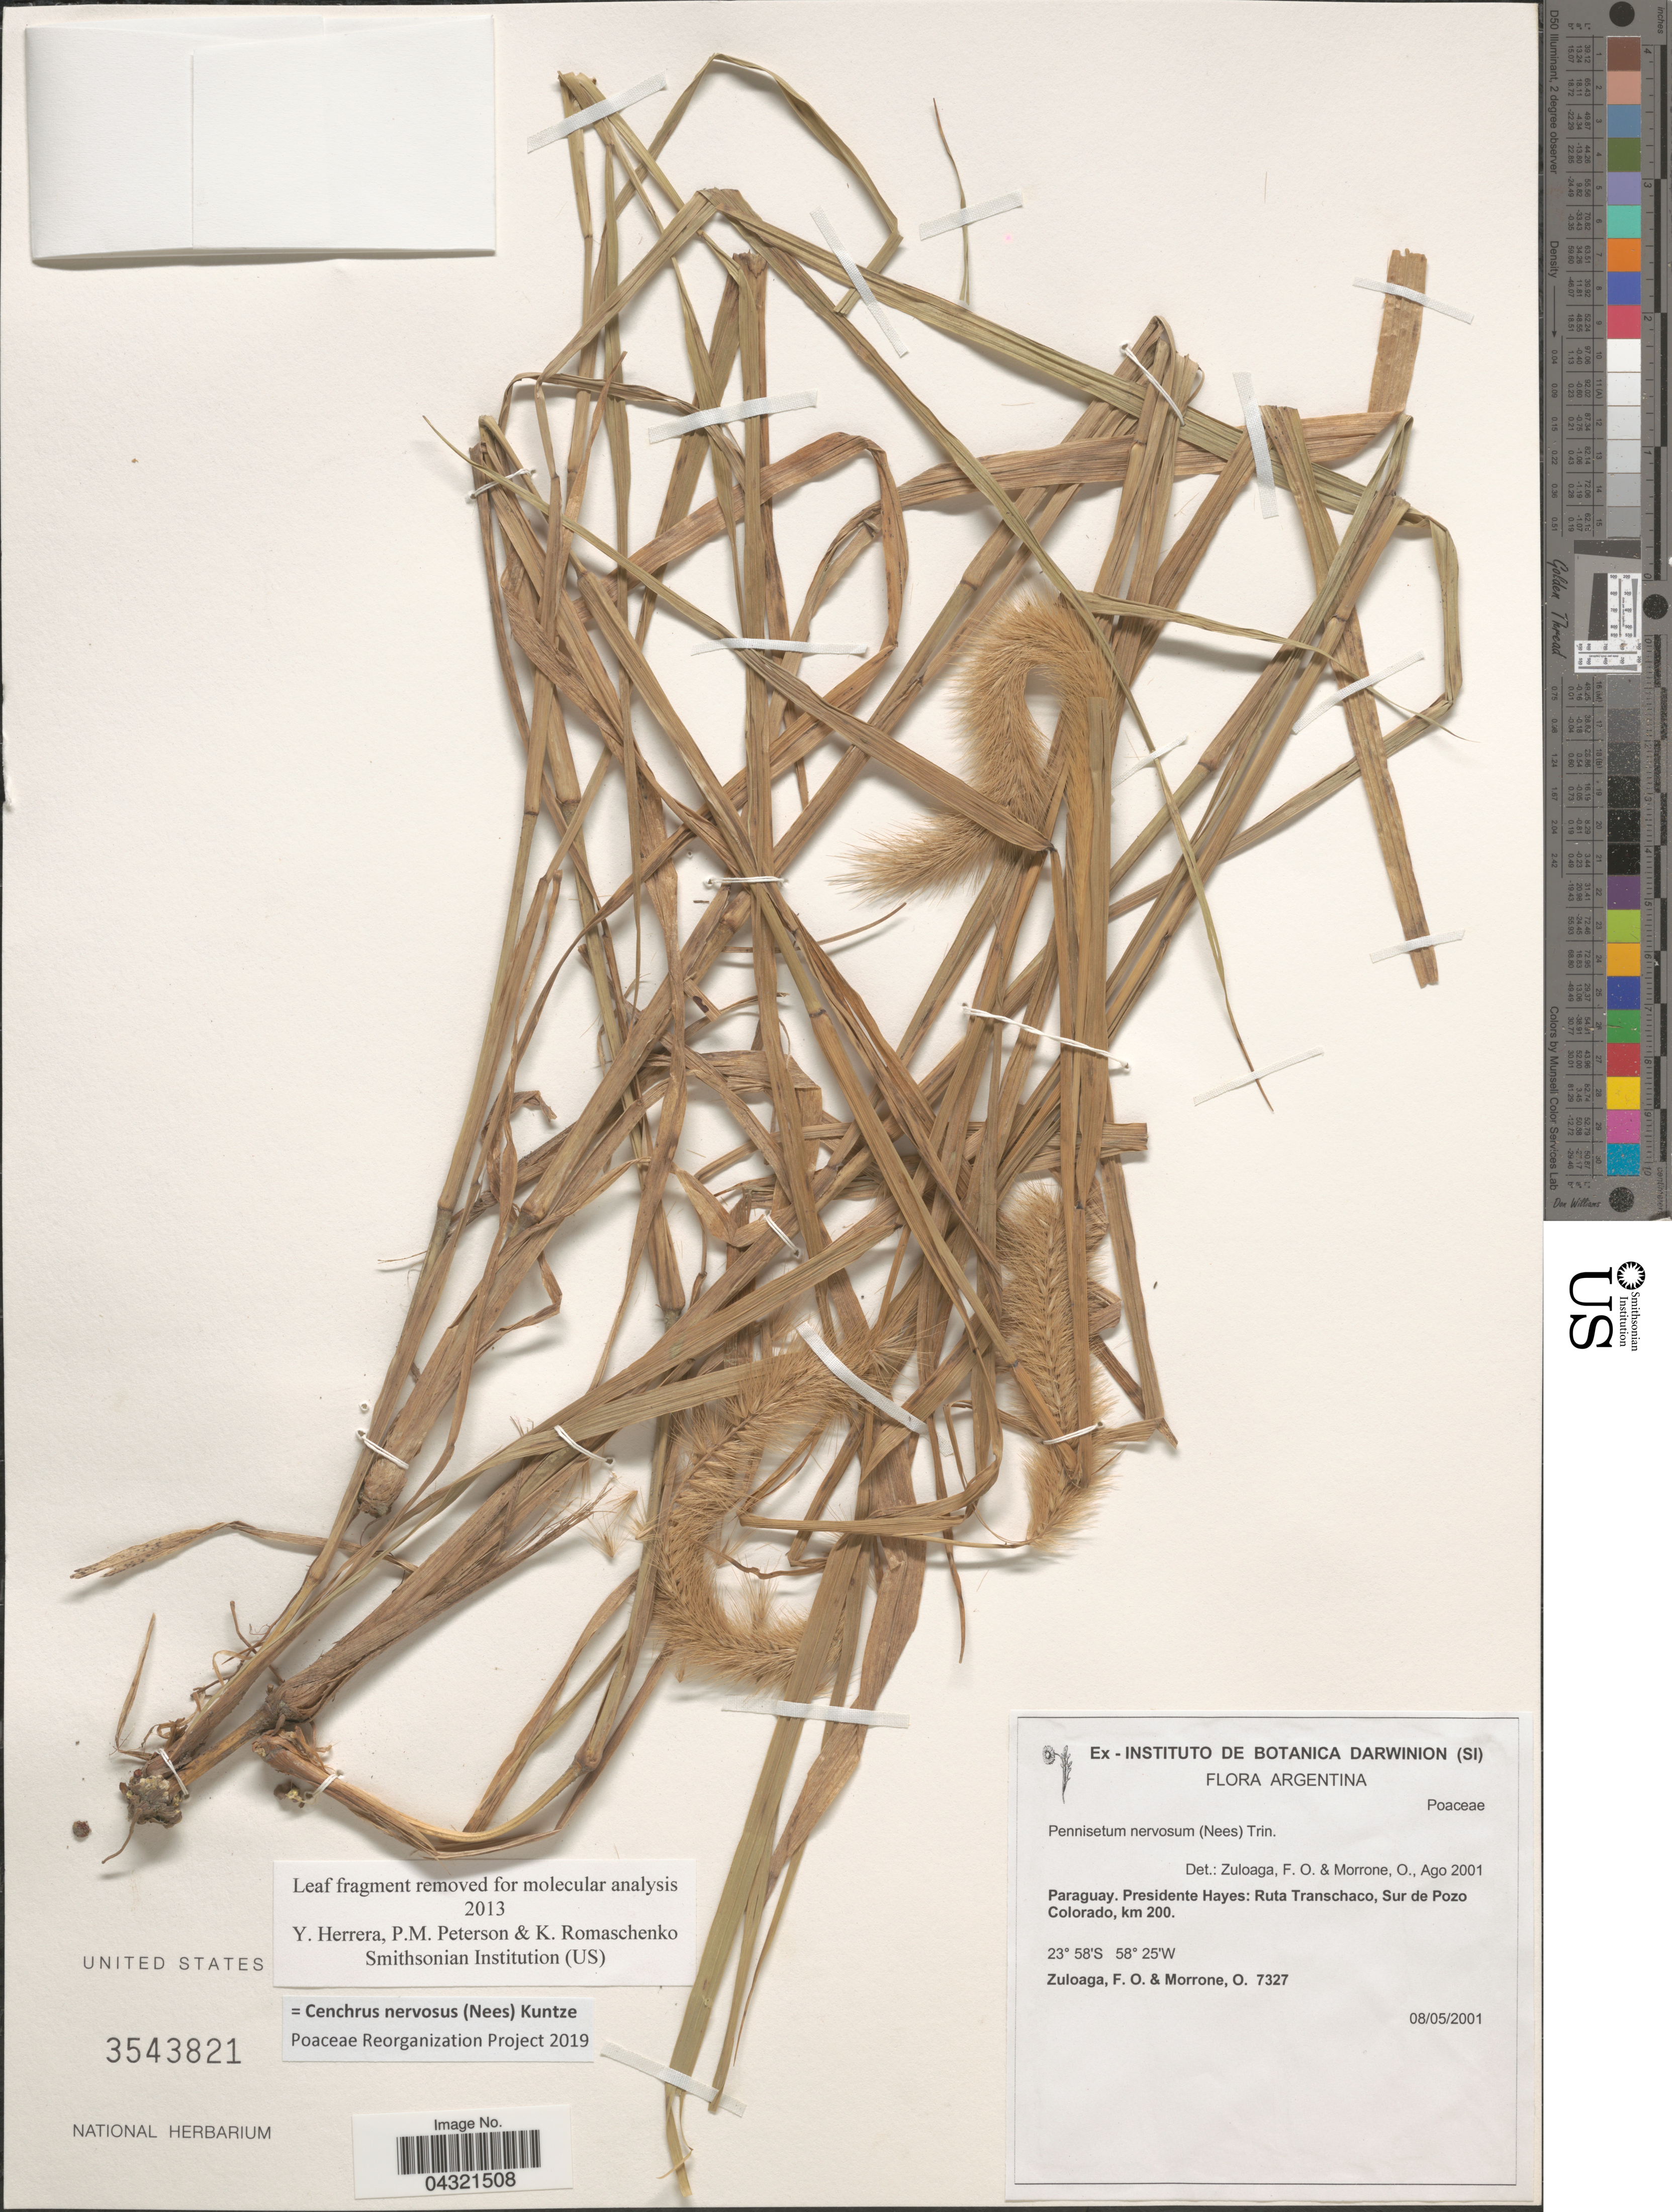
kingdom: Plantae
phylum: Tracheophyta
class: Liliopsida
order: Poales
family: Poaceae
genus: Cenchrus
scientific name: Cenchrus nervosus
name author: (Nees) Kuntze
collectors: F. O. Zuloaga & O. N. Morrone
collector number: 7327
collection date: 2001-05-08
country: Paraguay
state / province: Presidente Hayes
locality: Ruta Transchaco, Sur de Pozo Colorado, km 200.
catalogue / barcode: US 3543821